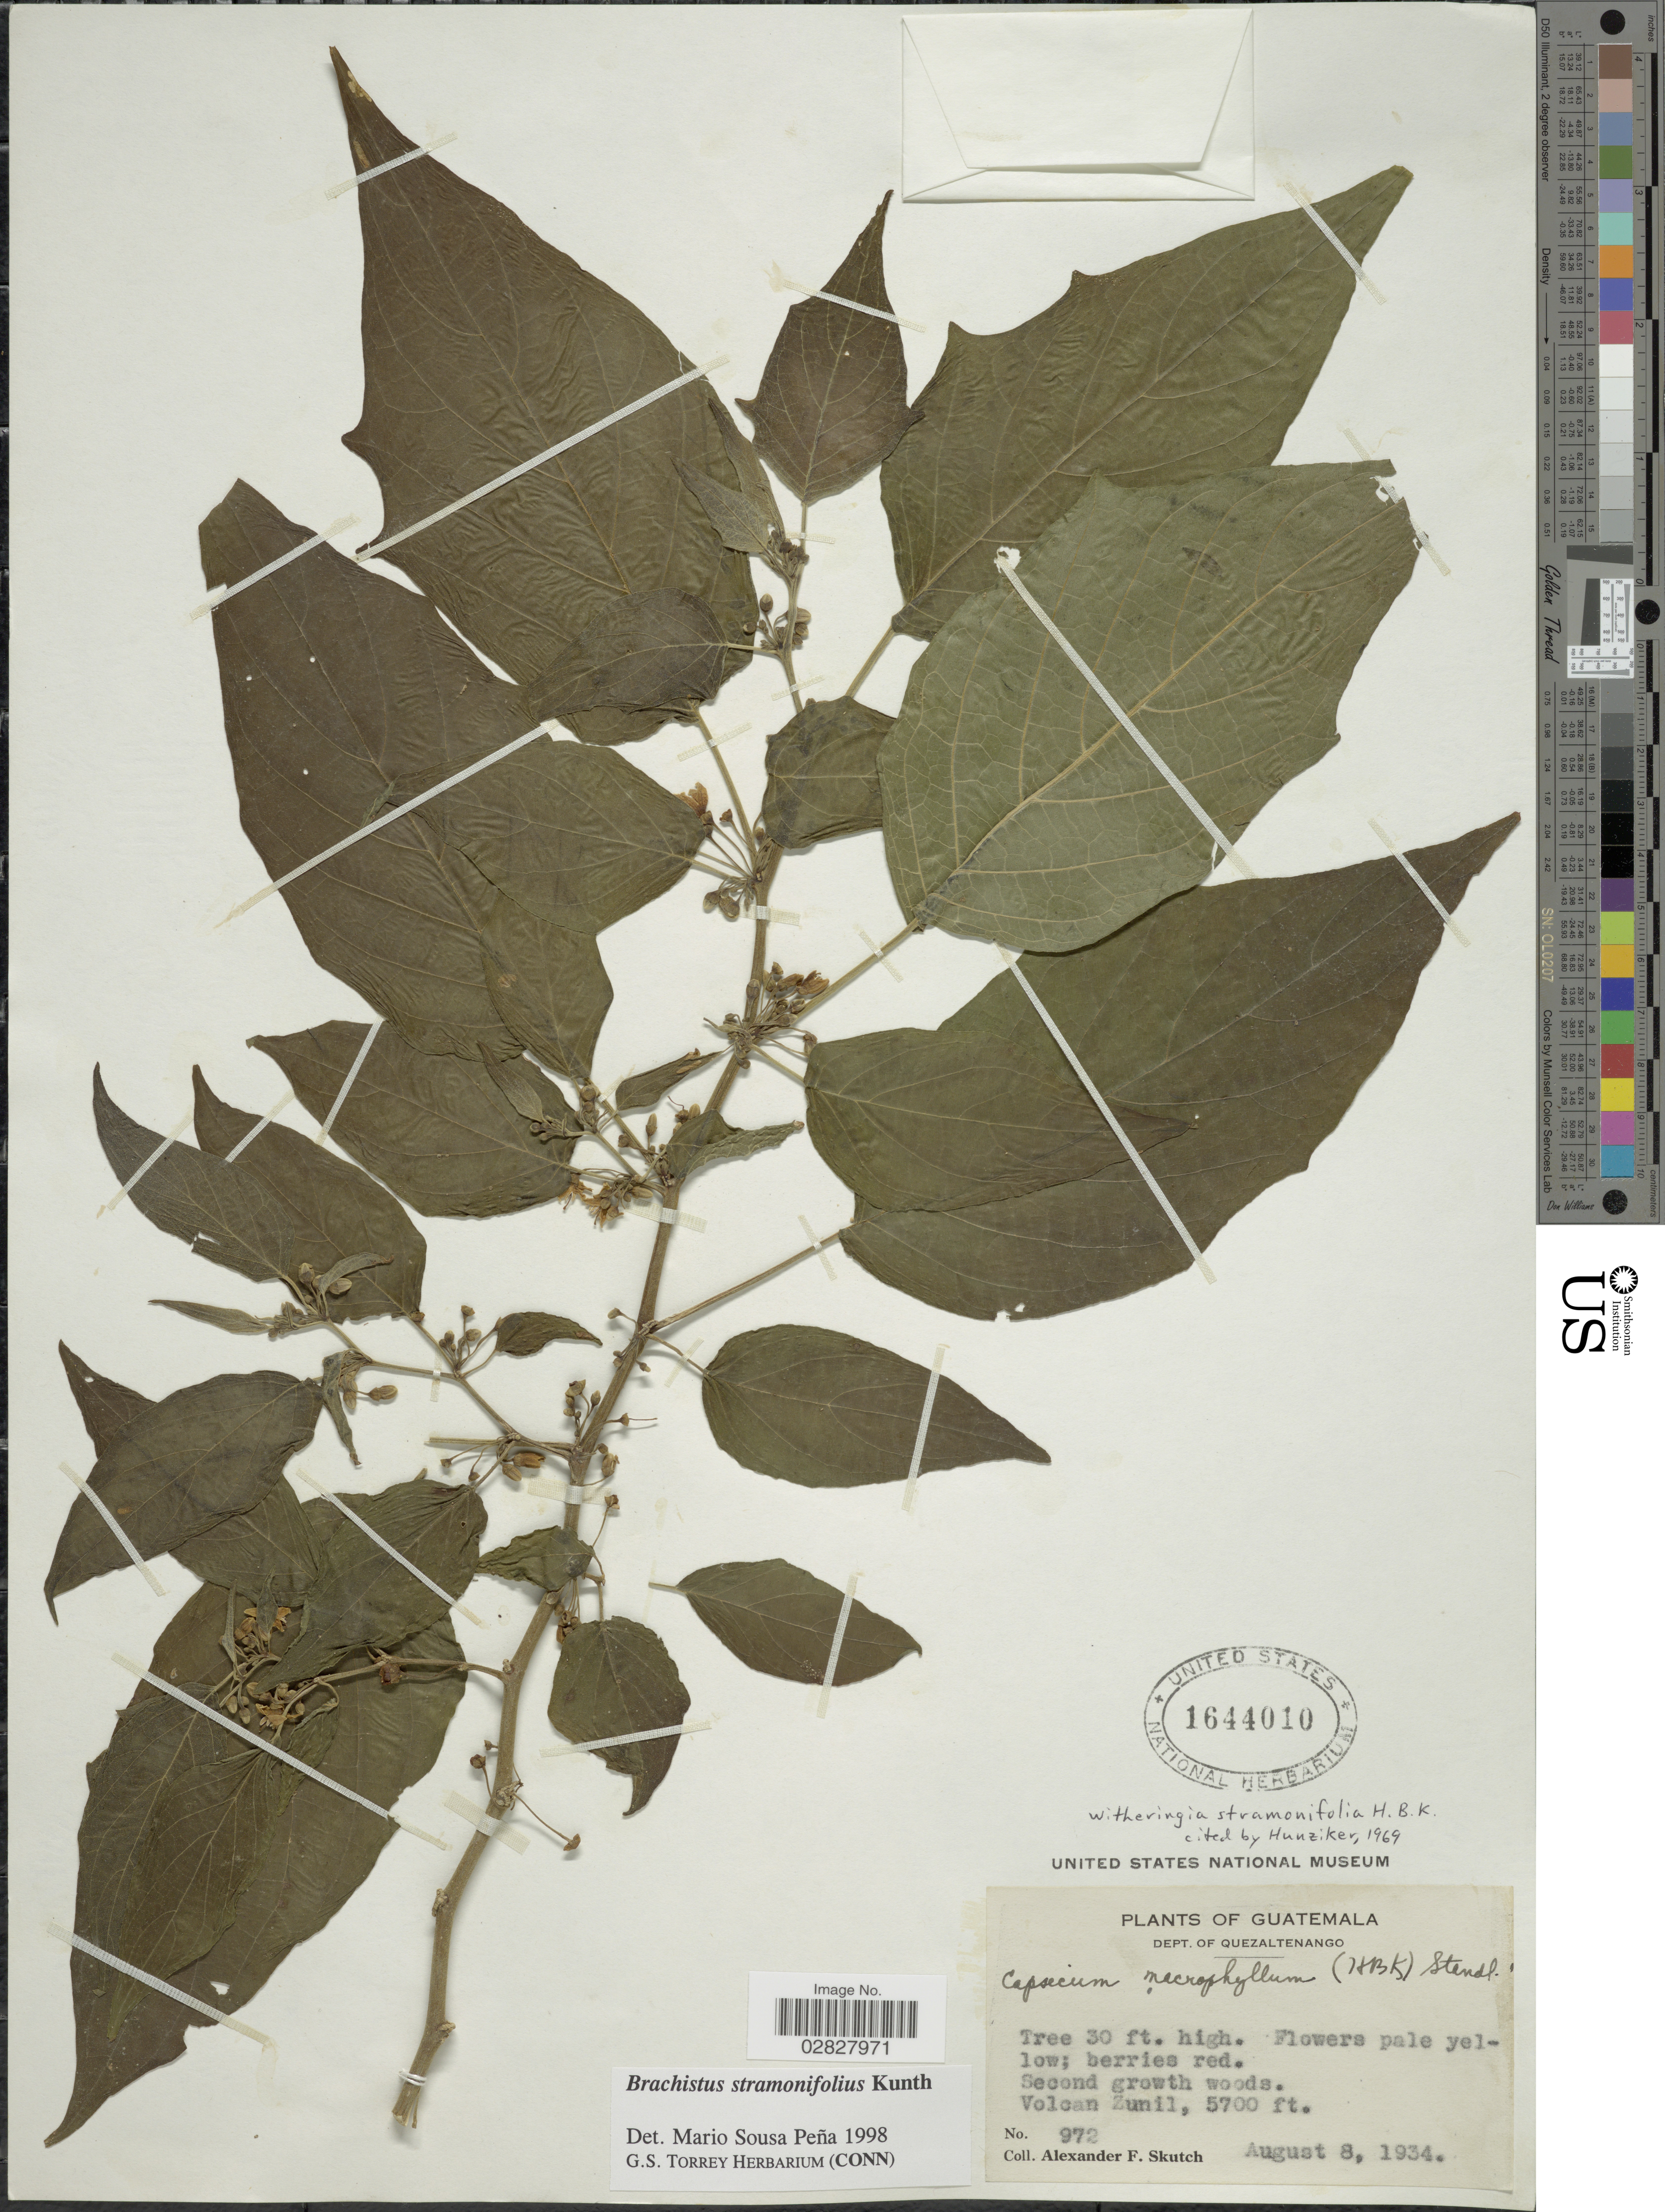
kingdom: Plantae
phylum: Tracheophyta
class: Magnoliopsida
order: Solanales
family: Solanaceae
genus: Brachistus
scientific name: Brachistus stramonifolius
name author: (Kunth) Miers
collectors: A. F. Skutch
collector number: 972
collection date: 1934-08-08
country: Guatemala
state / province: Quetzaltenango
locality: Dept. of Quezaltenango, Volcan Zunil.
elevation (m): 1737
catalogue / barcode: US 1644010